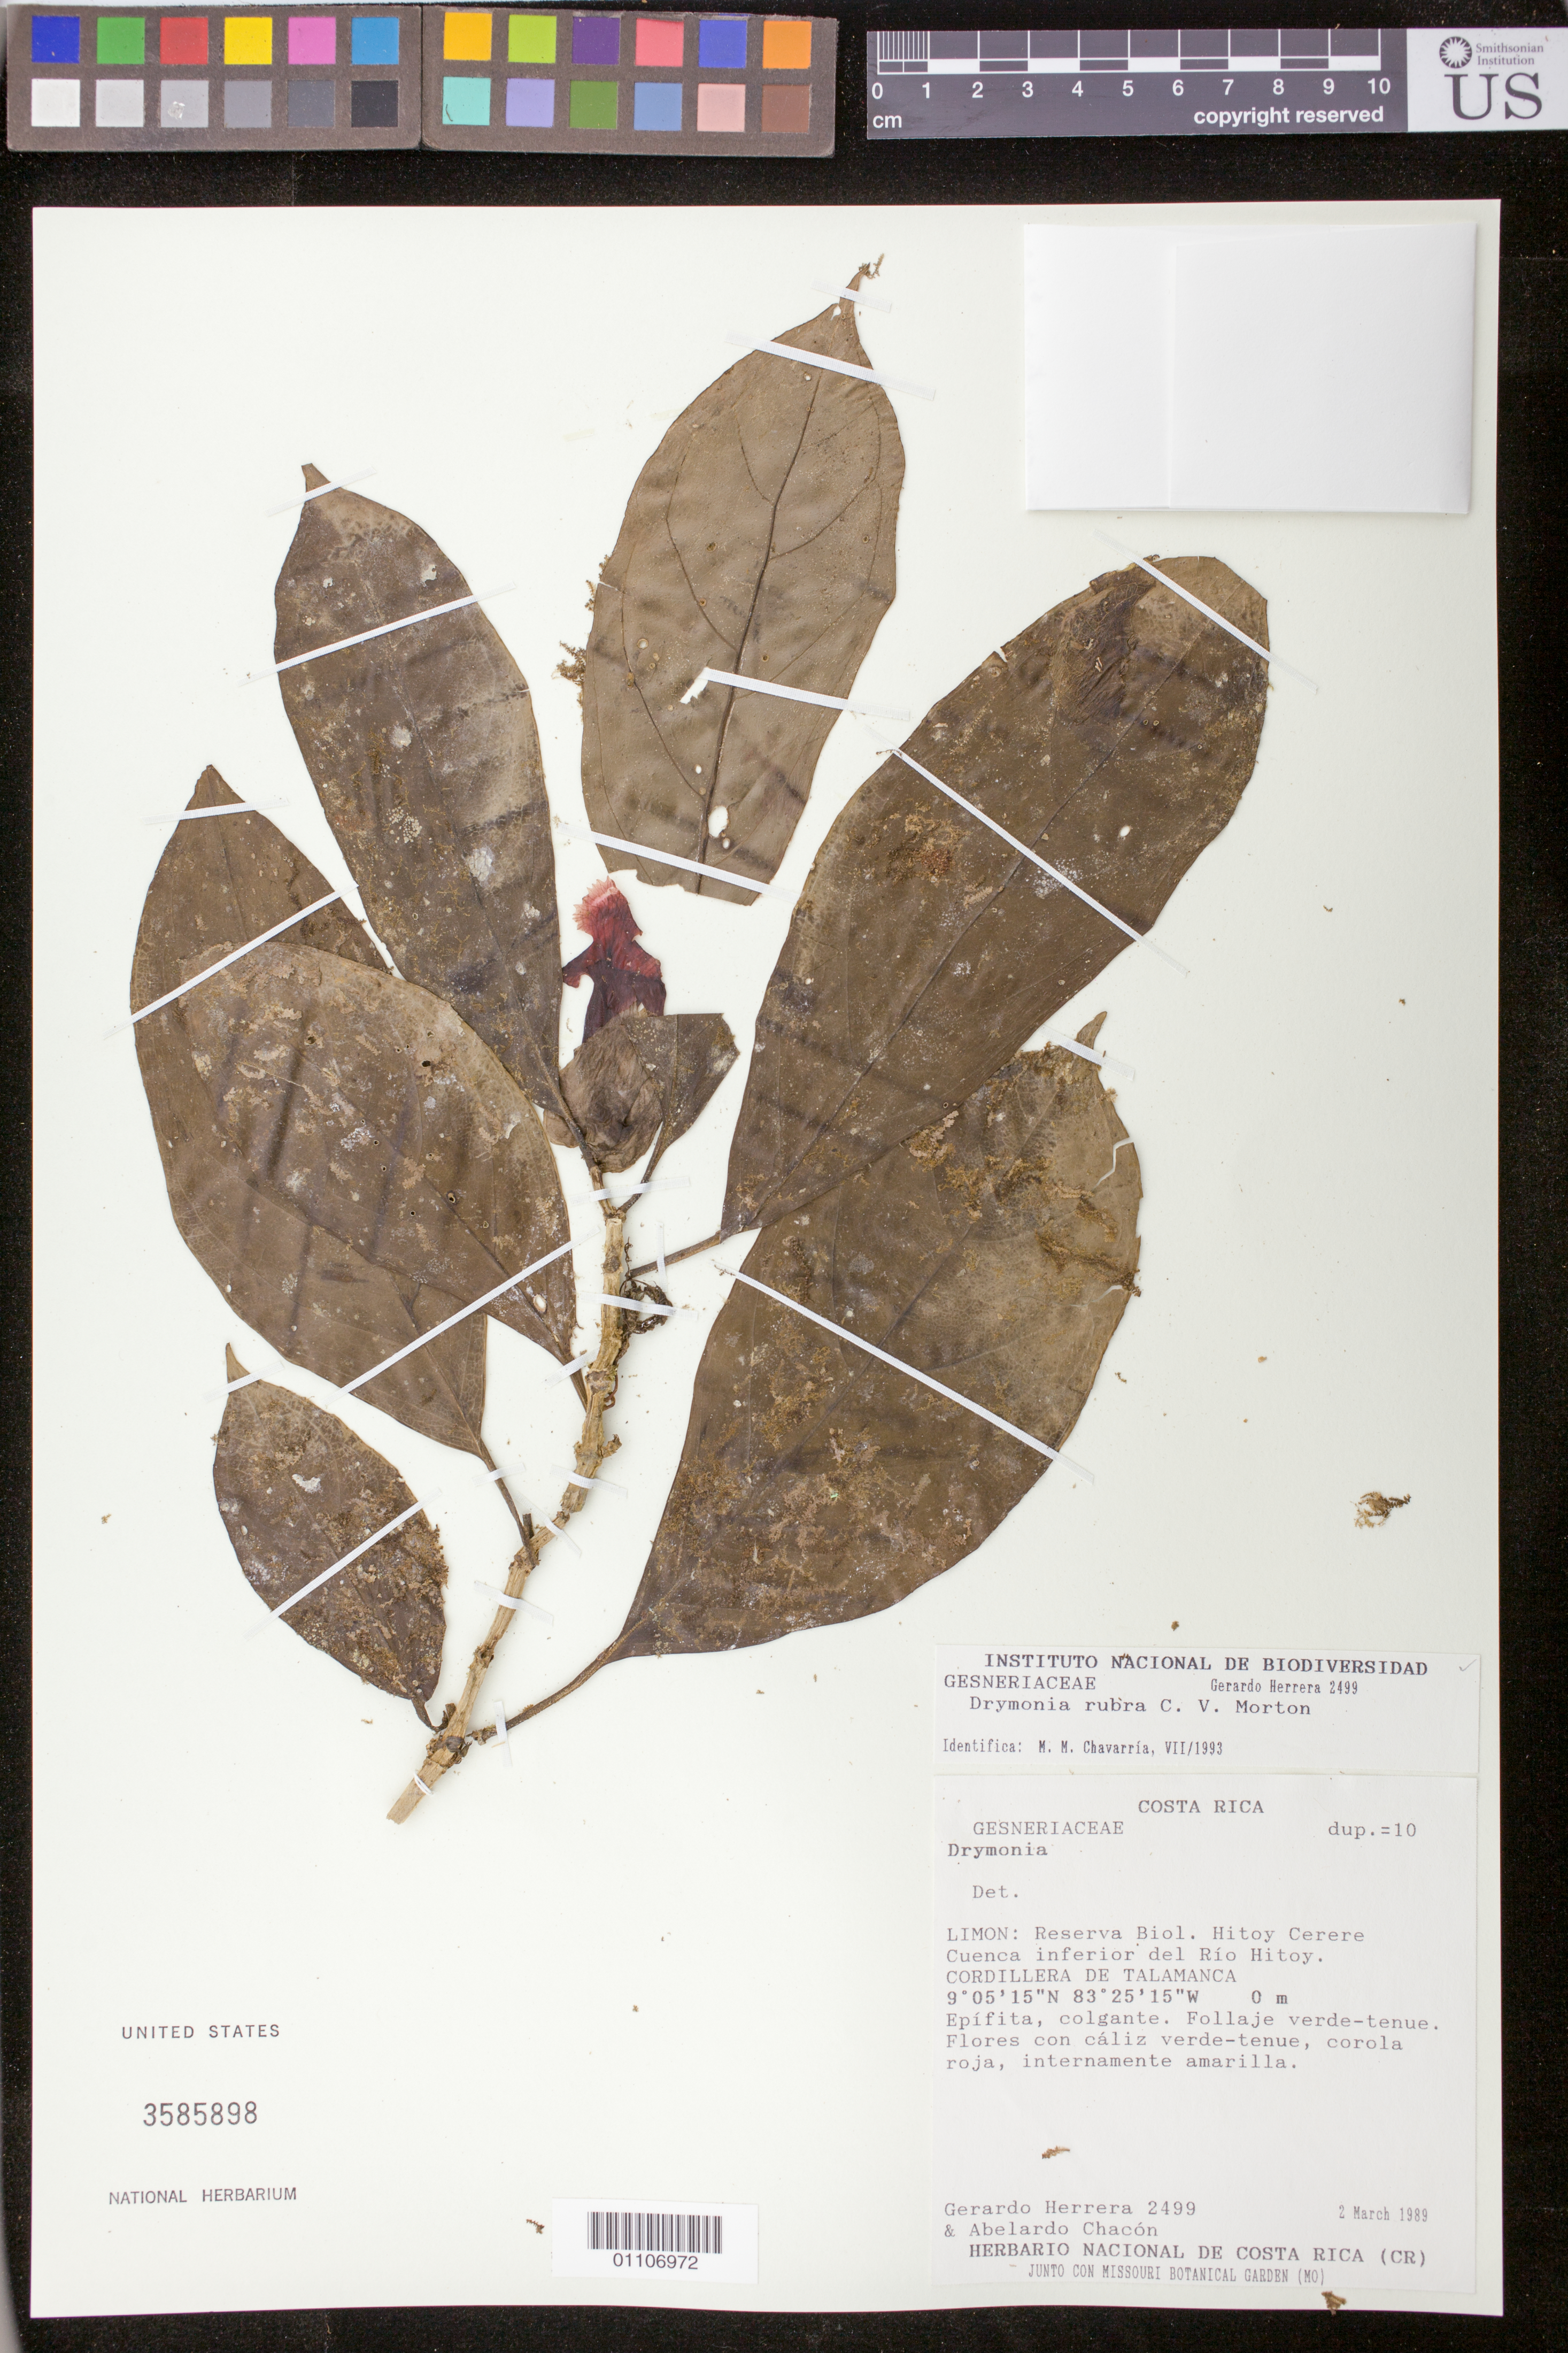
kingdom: Plantae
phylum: Tracheophyta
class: Magnoliopsida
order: Lamiales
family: Gesneriaceae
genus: Drymonia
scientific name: Drymonia rubra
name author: C.V. Morton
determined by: Chavarría, Maria M.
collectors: G. Herrera & A. Chacón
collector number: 2499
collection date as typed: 02 Mar 1989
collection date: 1989-03-02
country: Costa Rica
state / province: Limón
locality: Cantón Limón, Dist. Valle La Estrella, Cuenca inferior del Rio Hitoy.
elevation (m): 0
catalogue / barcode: US 3585898